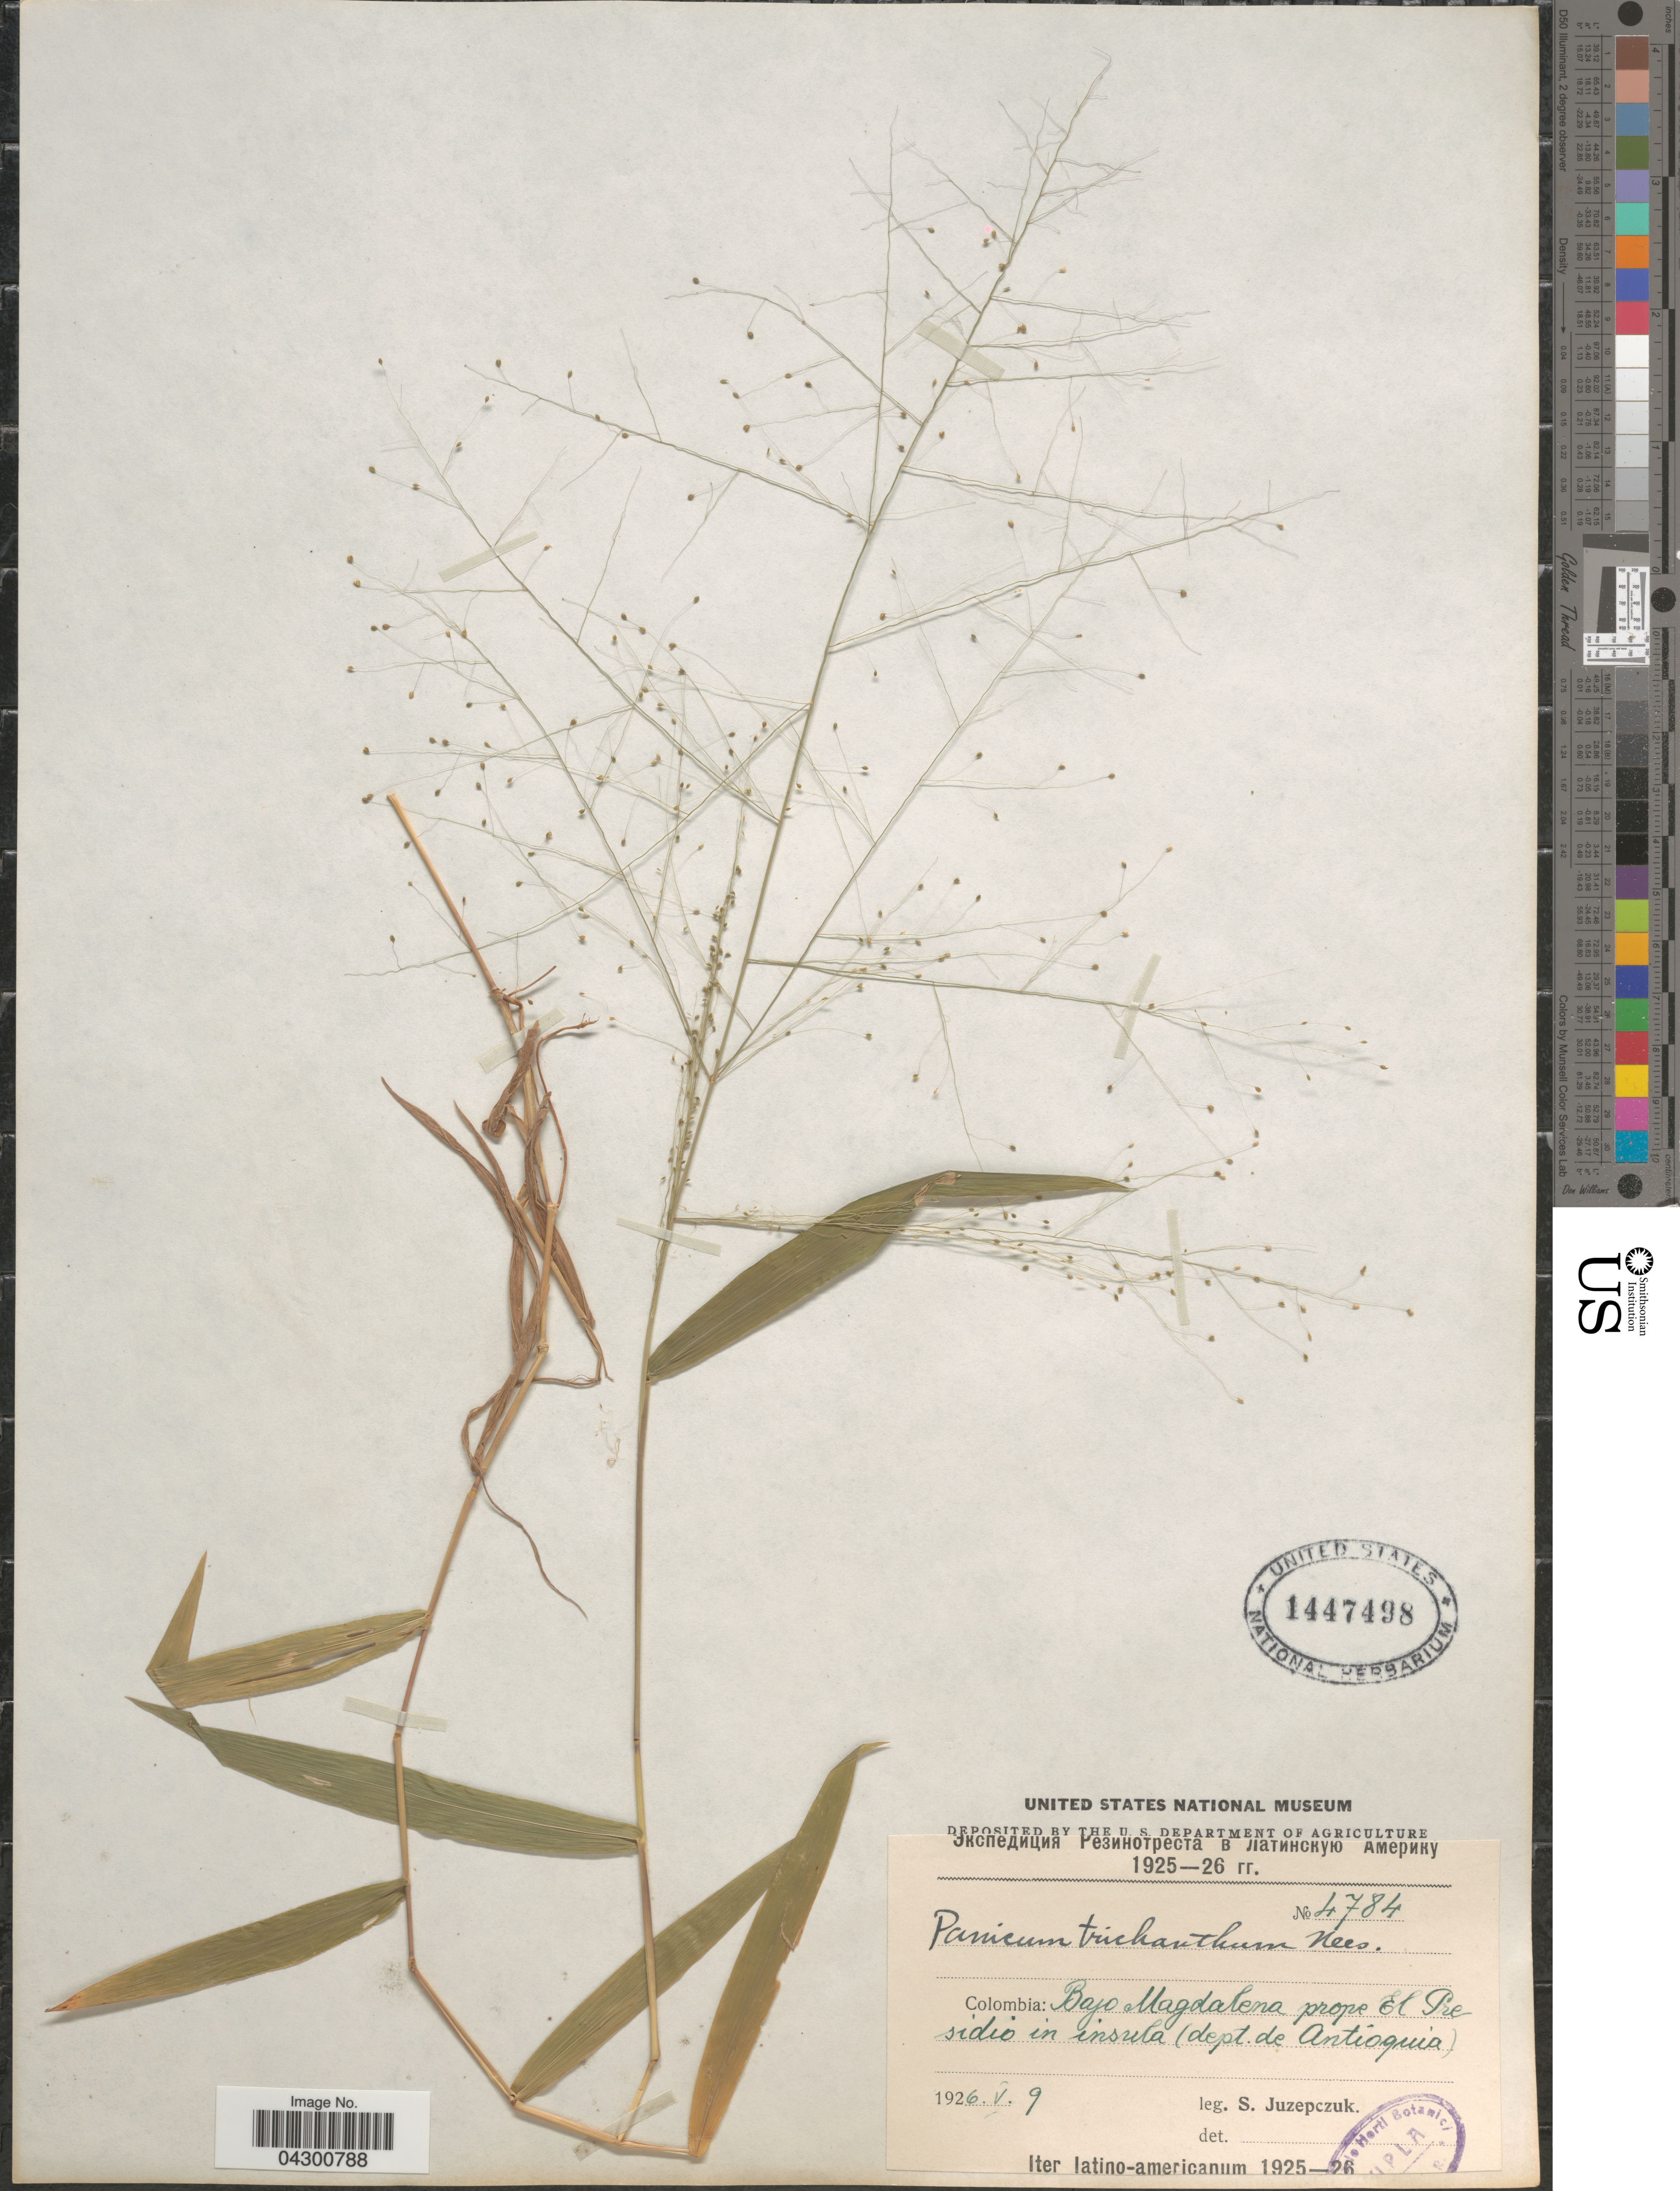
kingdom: Plantae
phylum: Tracheophyta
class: Liliopsida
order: Poales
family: Poaceae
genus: Panicum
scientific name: Panicum trichanthum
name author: Nees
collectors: S. V. Juzepczuk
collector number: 4784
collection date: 1926-05-09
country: Colombia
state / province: Antioquia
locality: Bajo Magdalena prope El Presidio in insula (dept. de Antioquia). Iter latino-americanum 1925-26.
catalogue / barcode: US 1447498